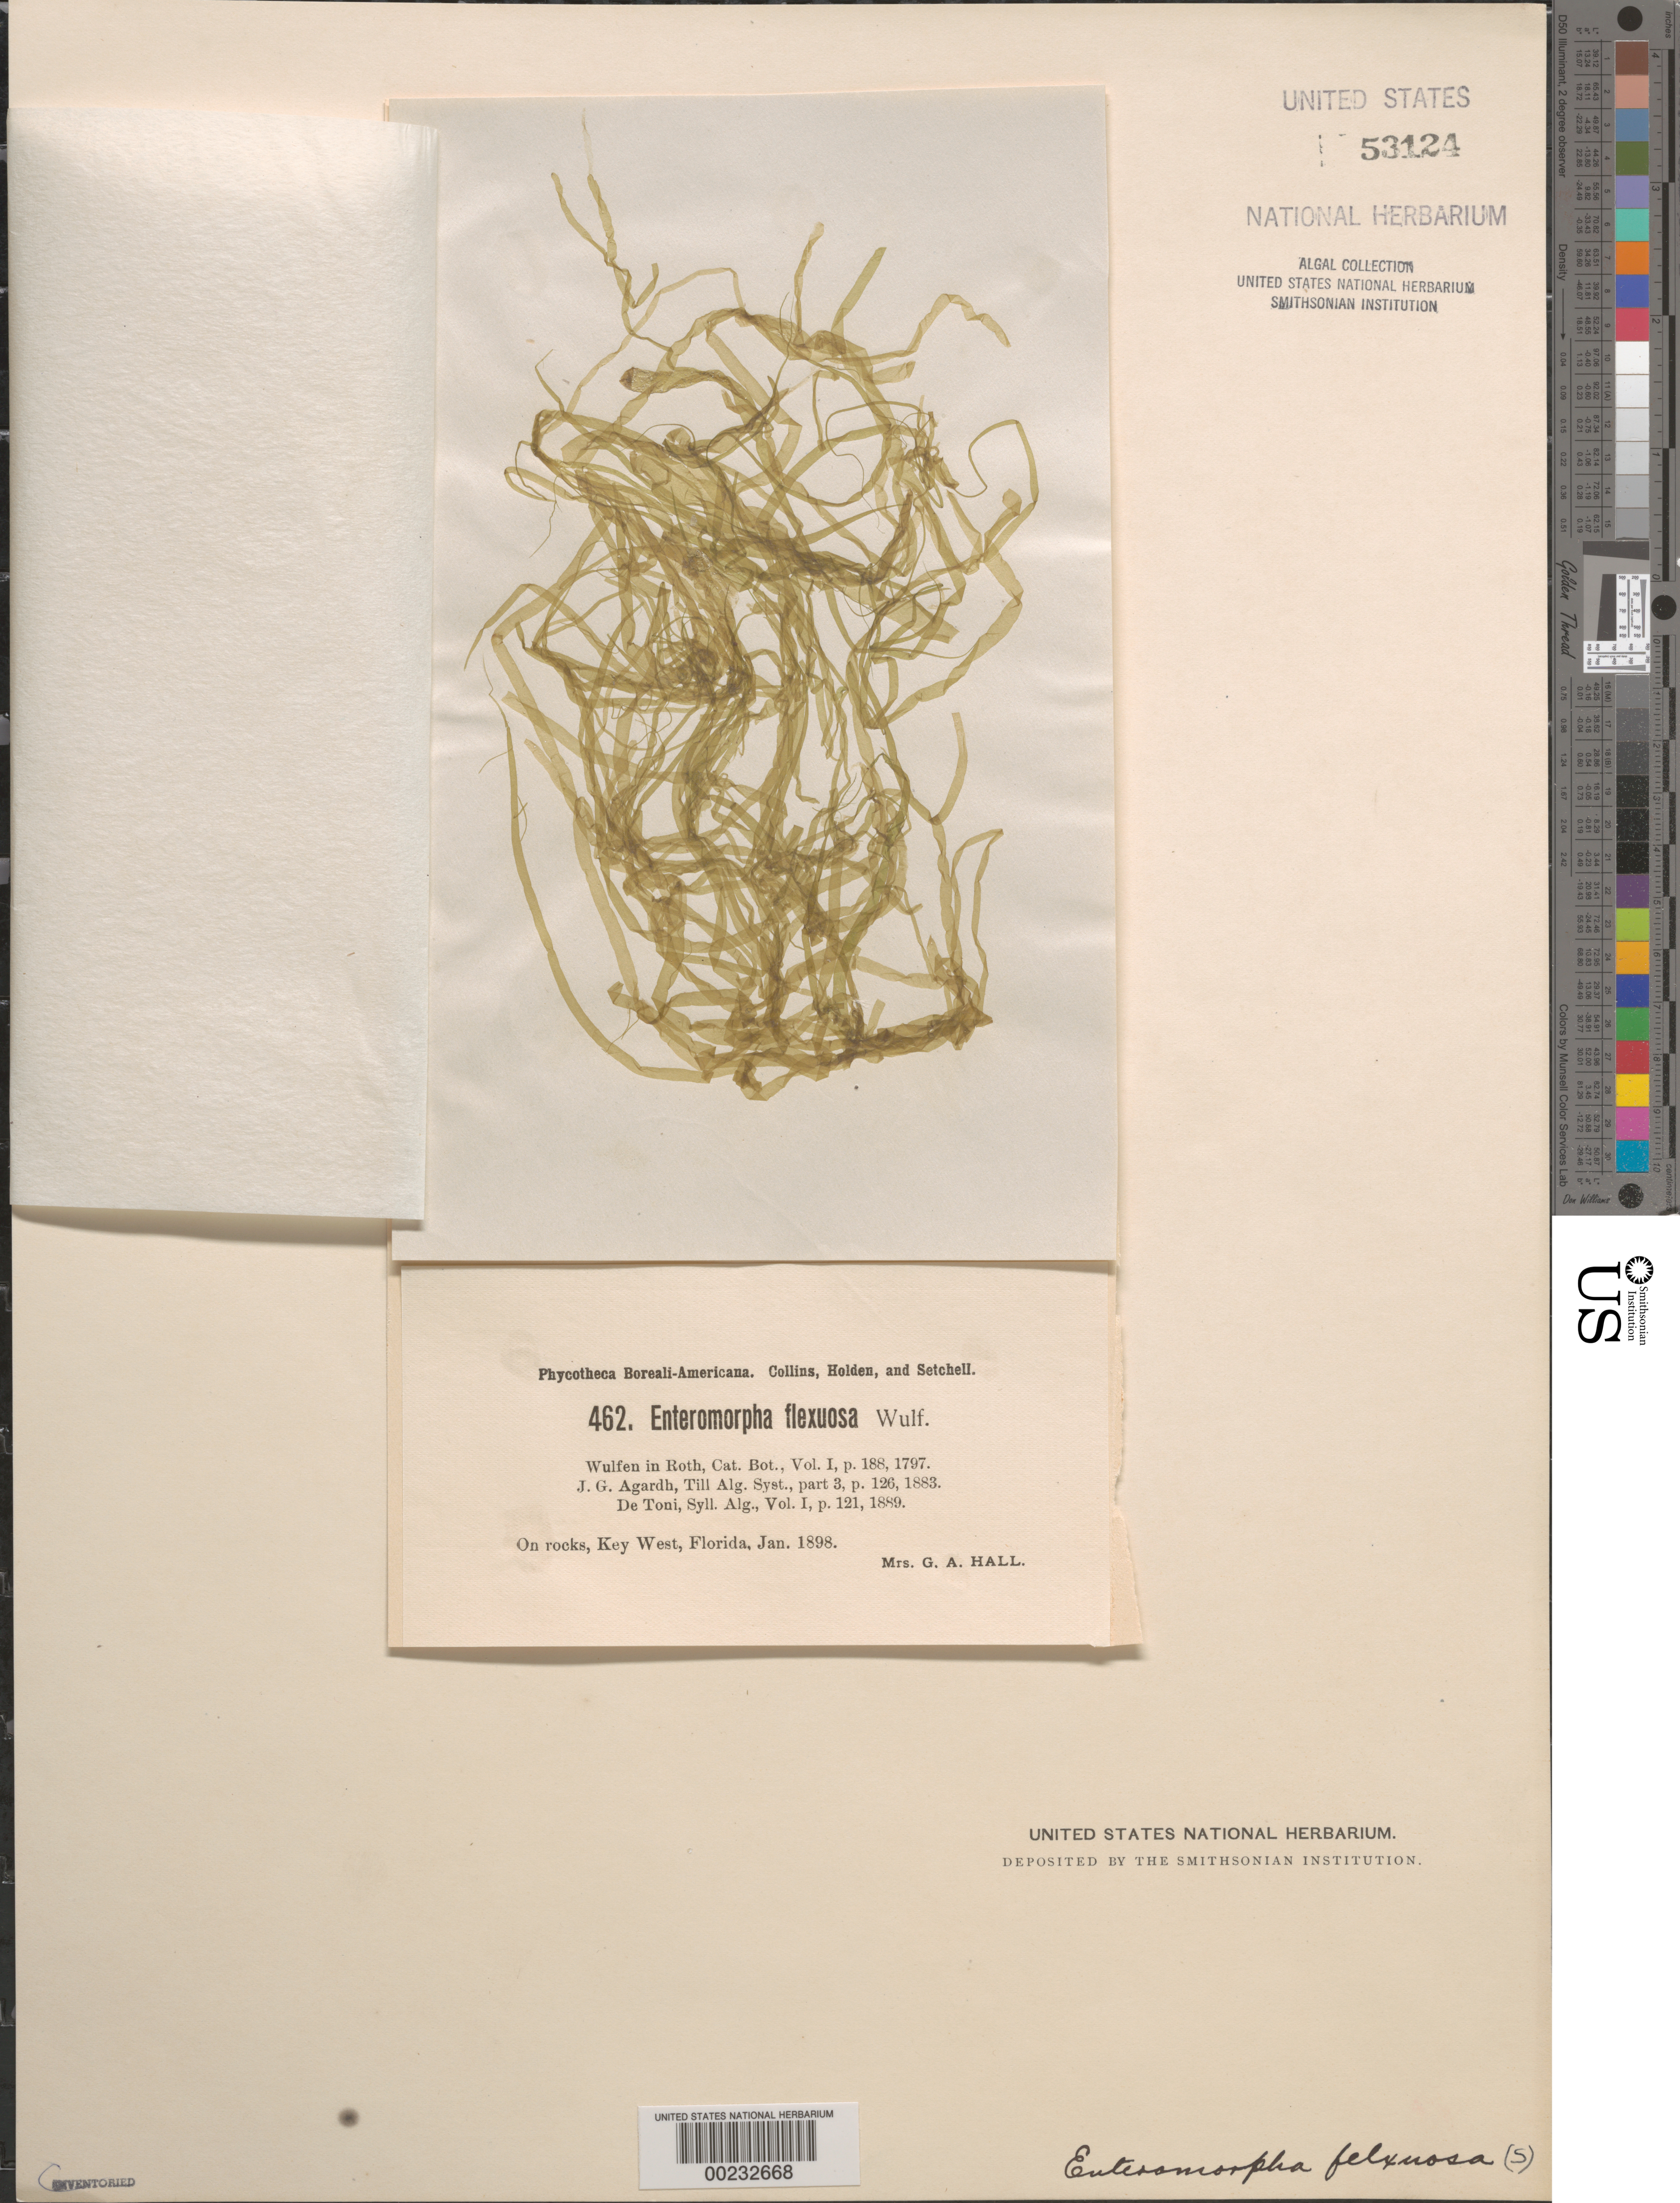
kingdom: Plantae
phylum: Chlorophyta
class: Ulvophyceae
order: Ulvales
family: Ulvaceae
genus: Ulva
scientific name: Ulva flexuosa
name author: Wulfen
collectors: Mrs. Hall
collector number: PB-A 462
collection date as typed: Jan 1898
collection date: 1898-01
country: United States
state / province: Florida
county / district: Monroe County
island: Key West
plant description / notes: Collins, Holden & Setchell, Phycotheca Boreali-Americana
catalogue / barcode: US 53124